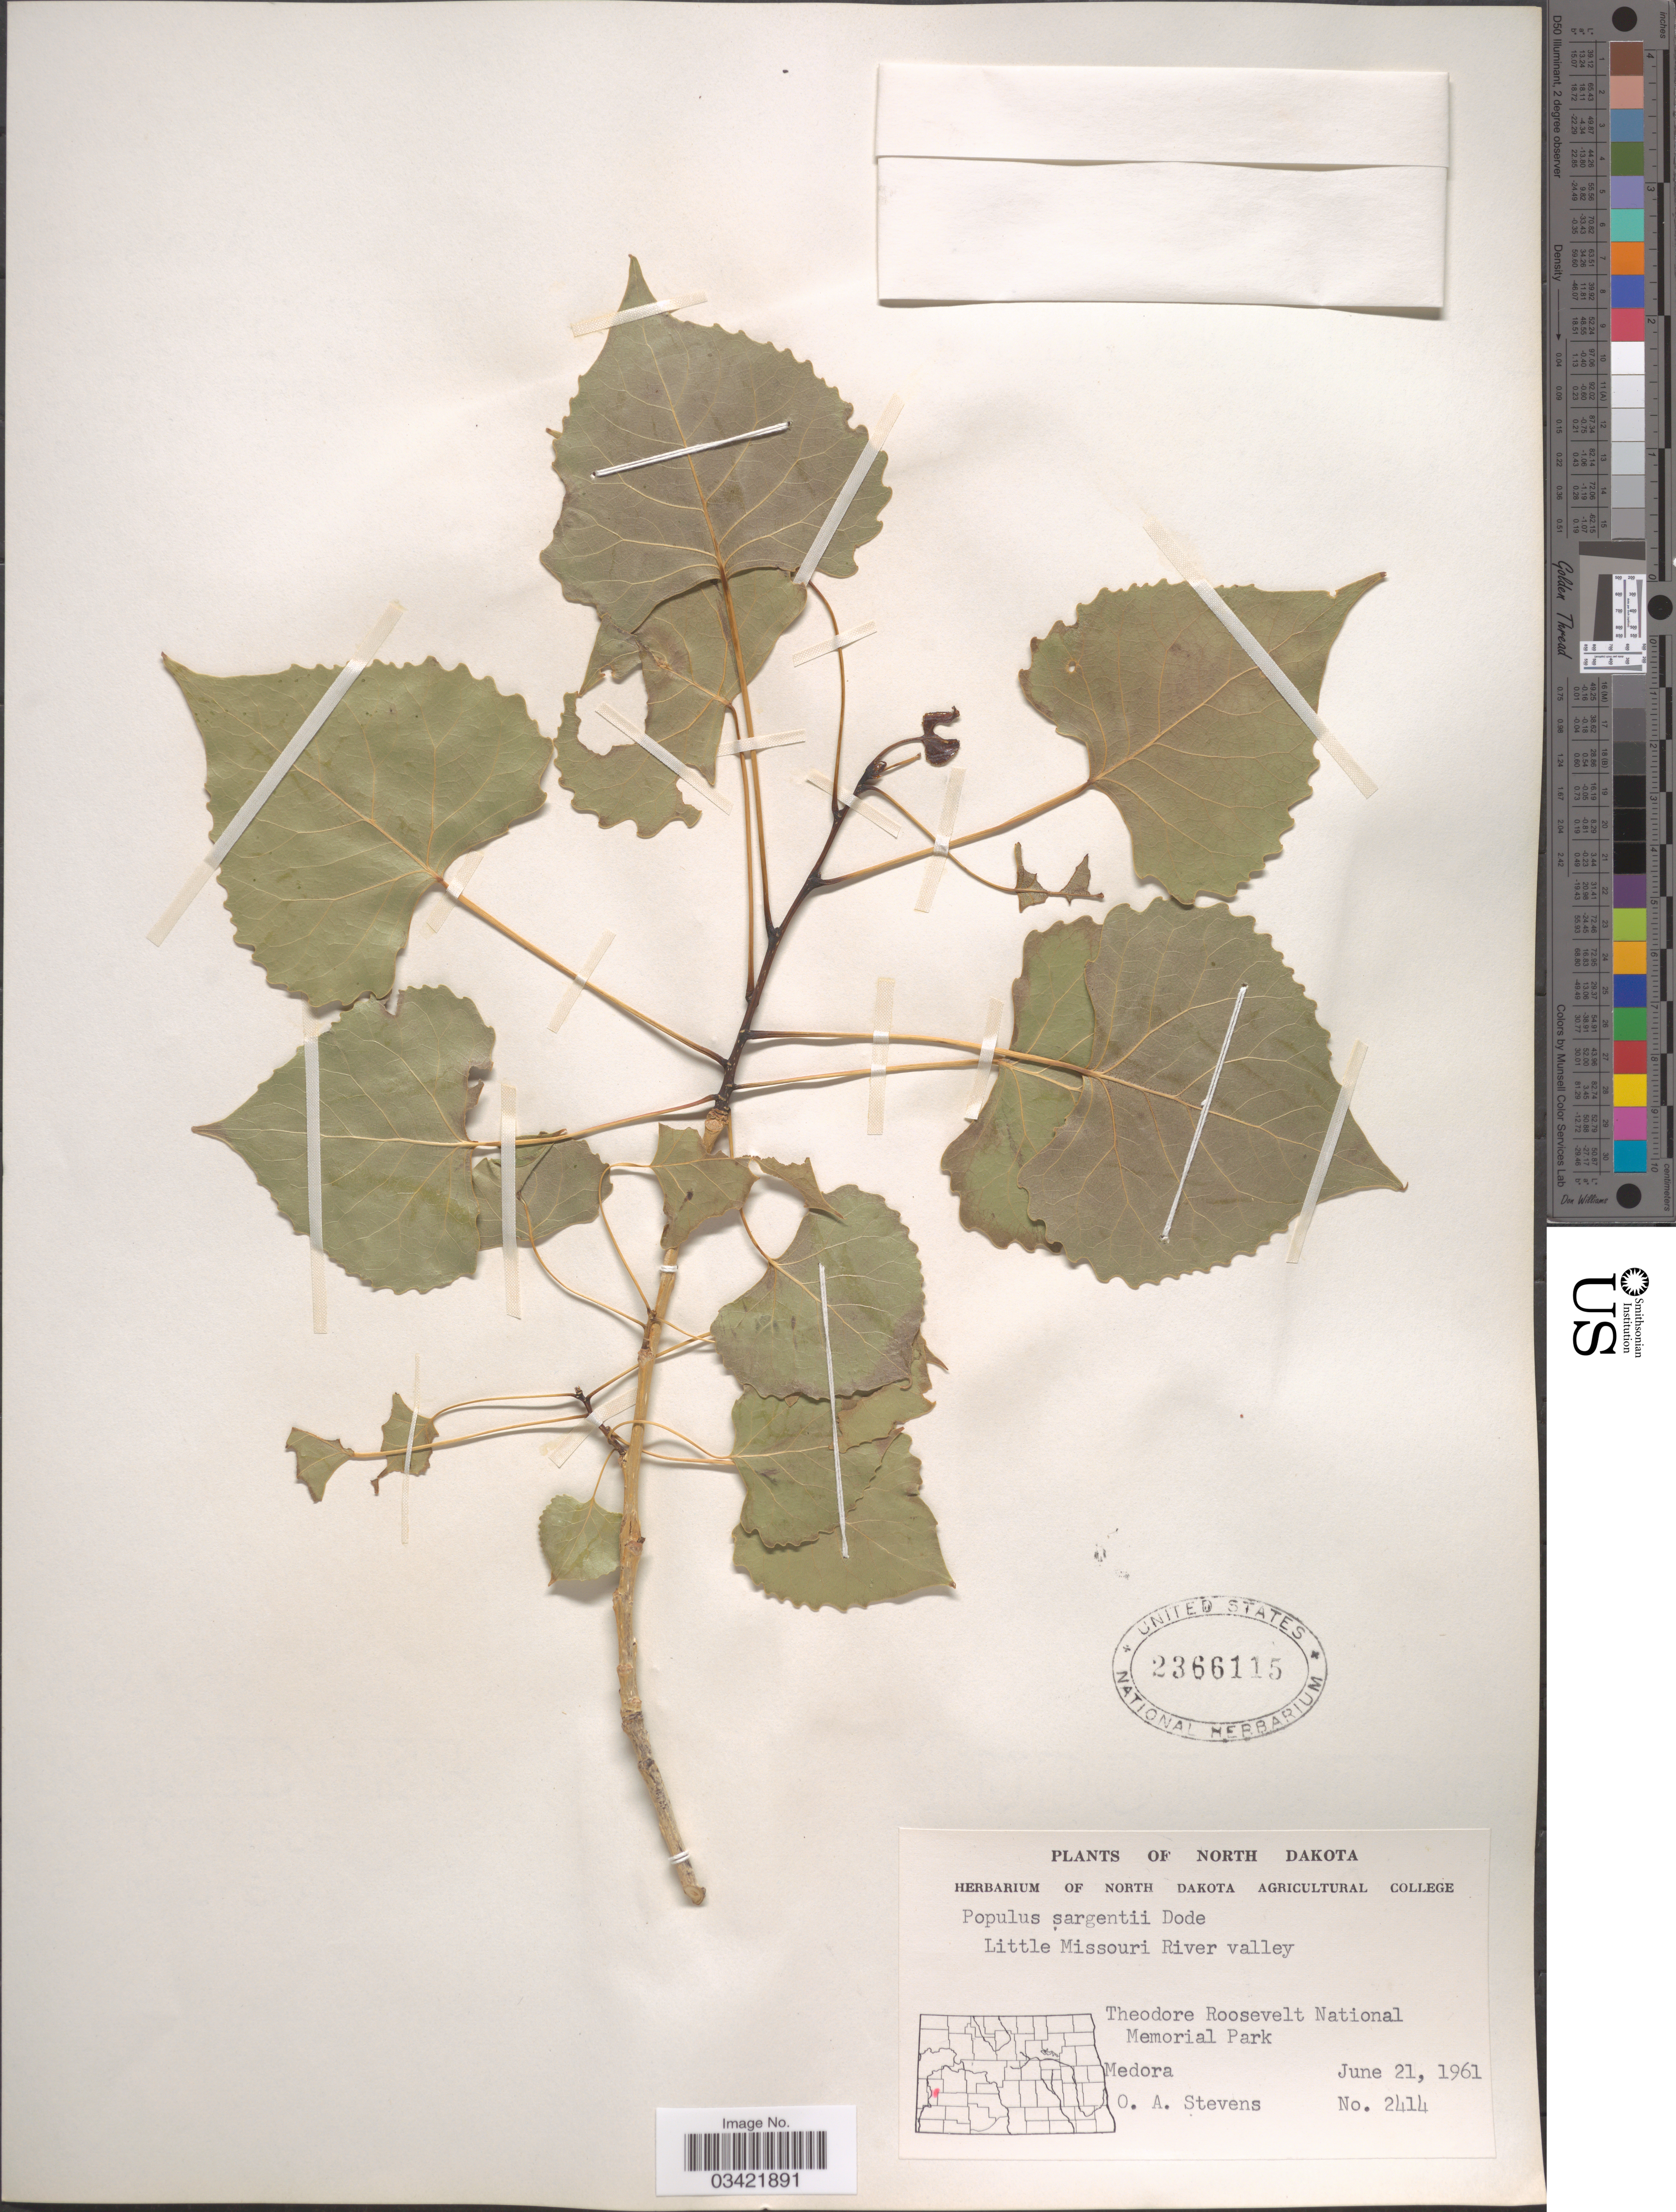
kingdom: Plantae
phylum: Tracheophyta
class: Magnoliopsida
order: Malpighiales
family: Salicaceae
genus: Populus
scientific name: Populus deltoides subsp. monilifera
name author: (Aiton) Eckenw.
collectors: O. A. Stevens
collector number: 2414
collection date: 1961-06-21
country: United States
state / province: North Dakota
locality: Little Missouri River valley. Theodore Roosevelt National Memorial Park. Medora.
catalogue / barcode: US 2366115